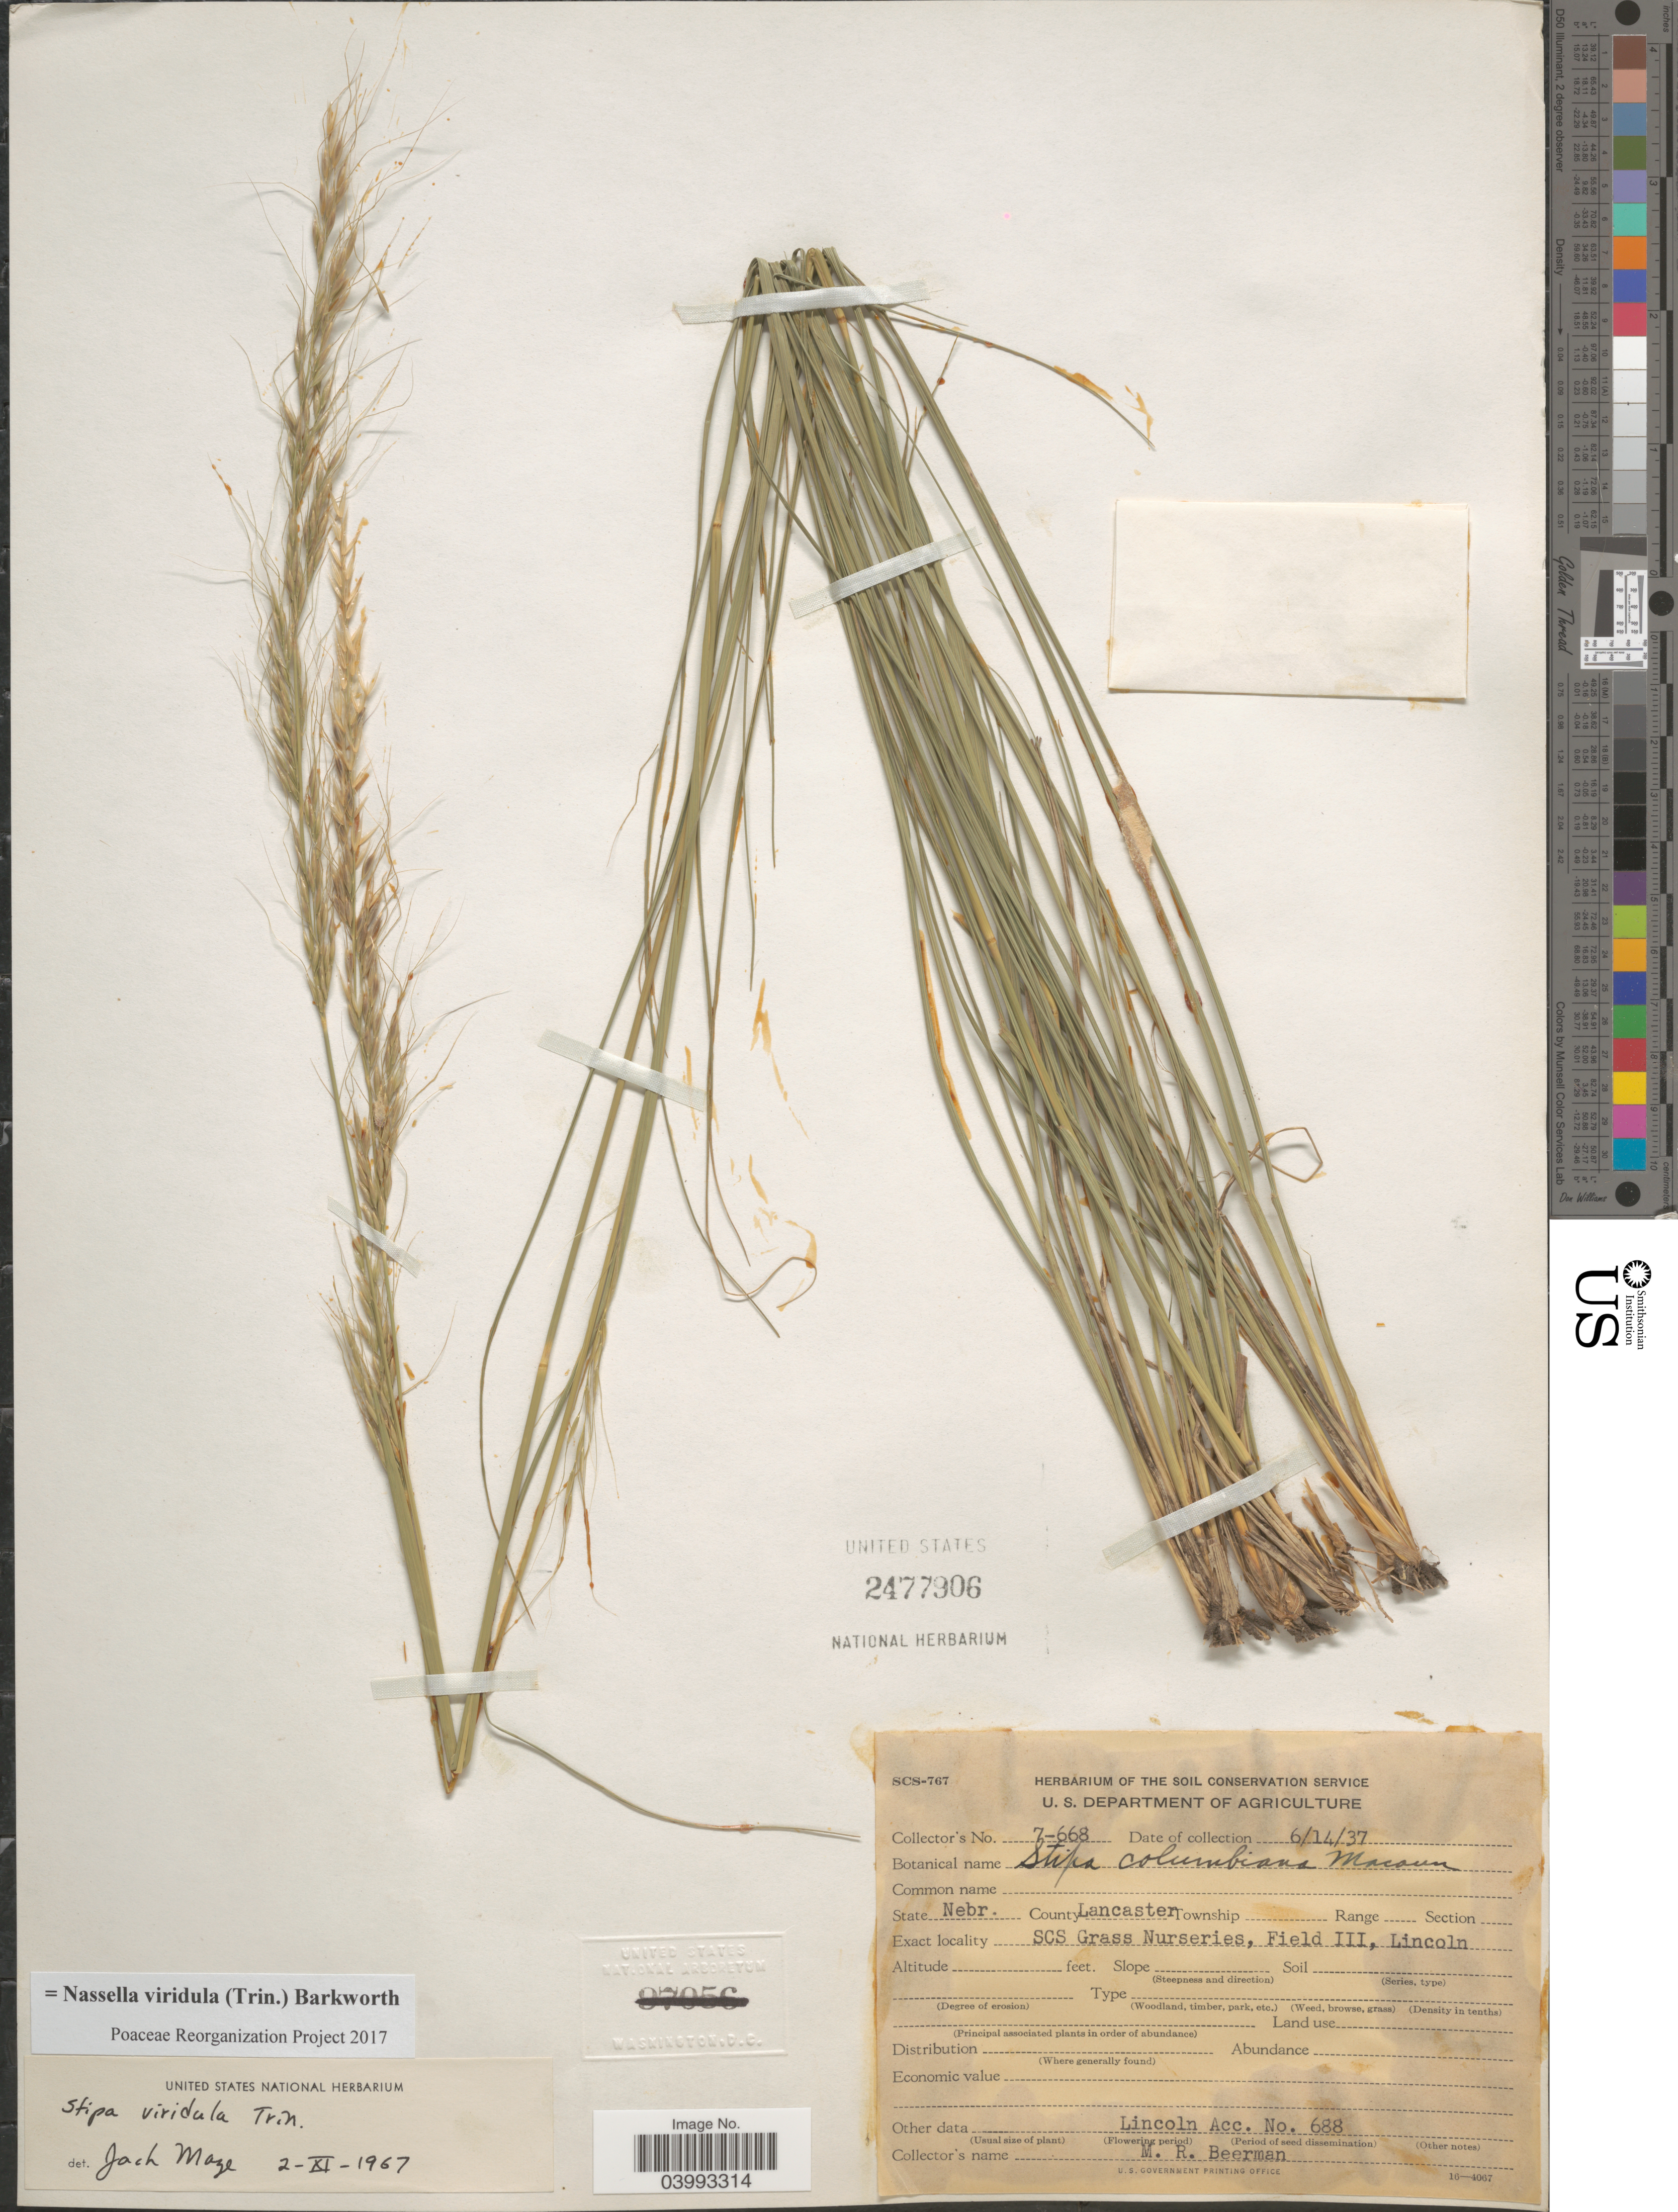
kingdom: Plantae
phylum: Tracheophyta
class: Liliopsida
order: Poales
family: Poaceae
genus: Nassella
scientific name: Nassella viridula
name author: (Trin.) Barkworth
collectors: M. Beerman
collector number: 7-668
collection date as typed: Transcribed d/m/y: 14/6/37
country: United States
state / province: Nebraska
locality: County Lancaster. SCS Grass Nurseries, Field III, Lincoln.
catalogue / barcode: US 2477906